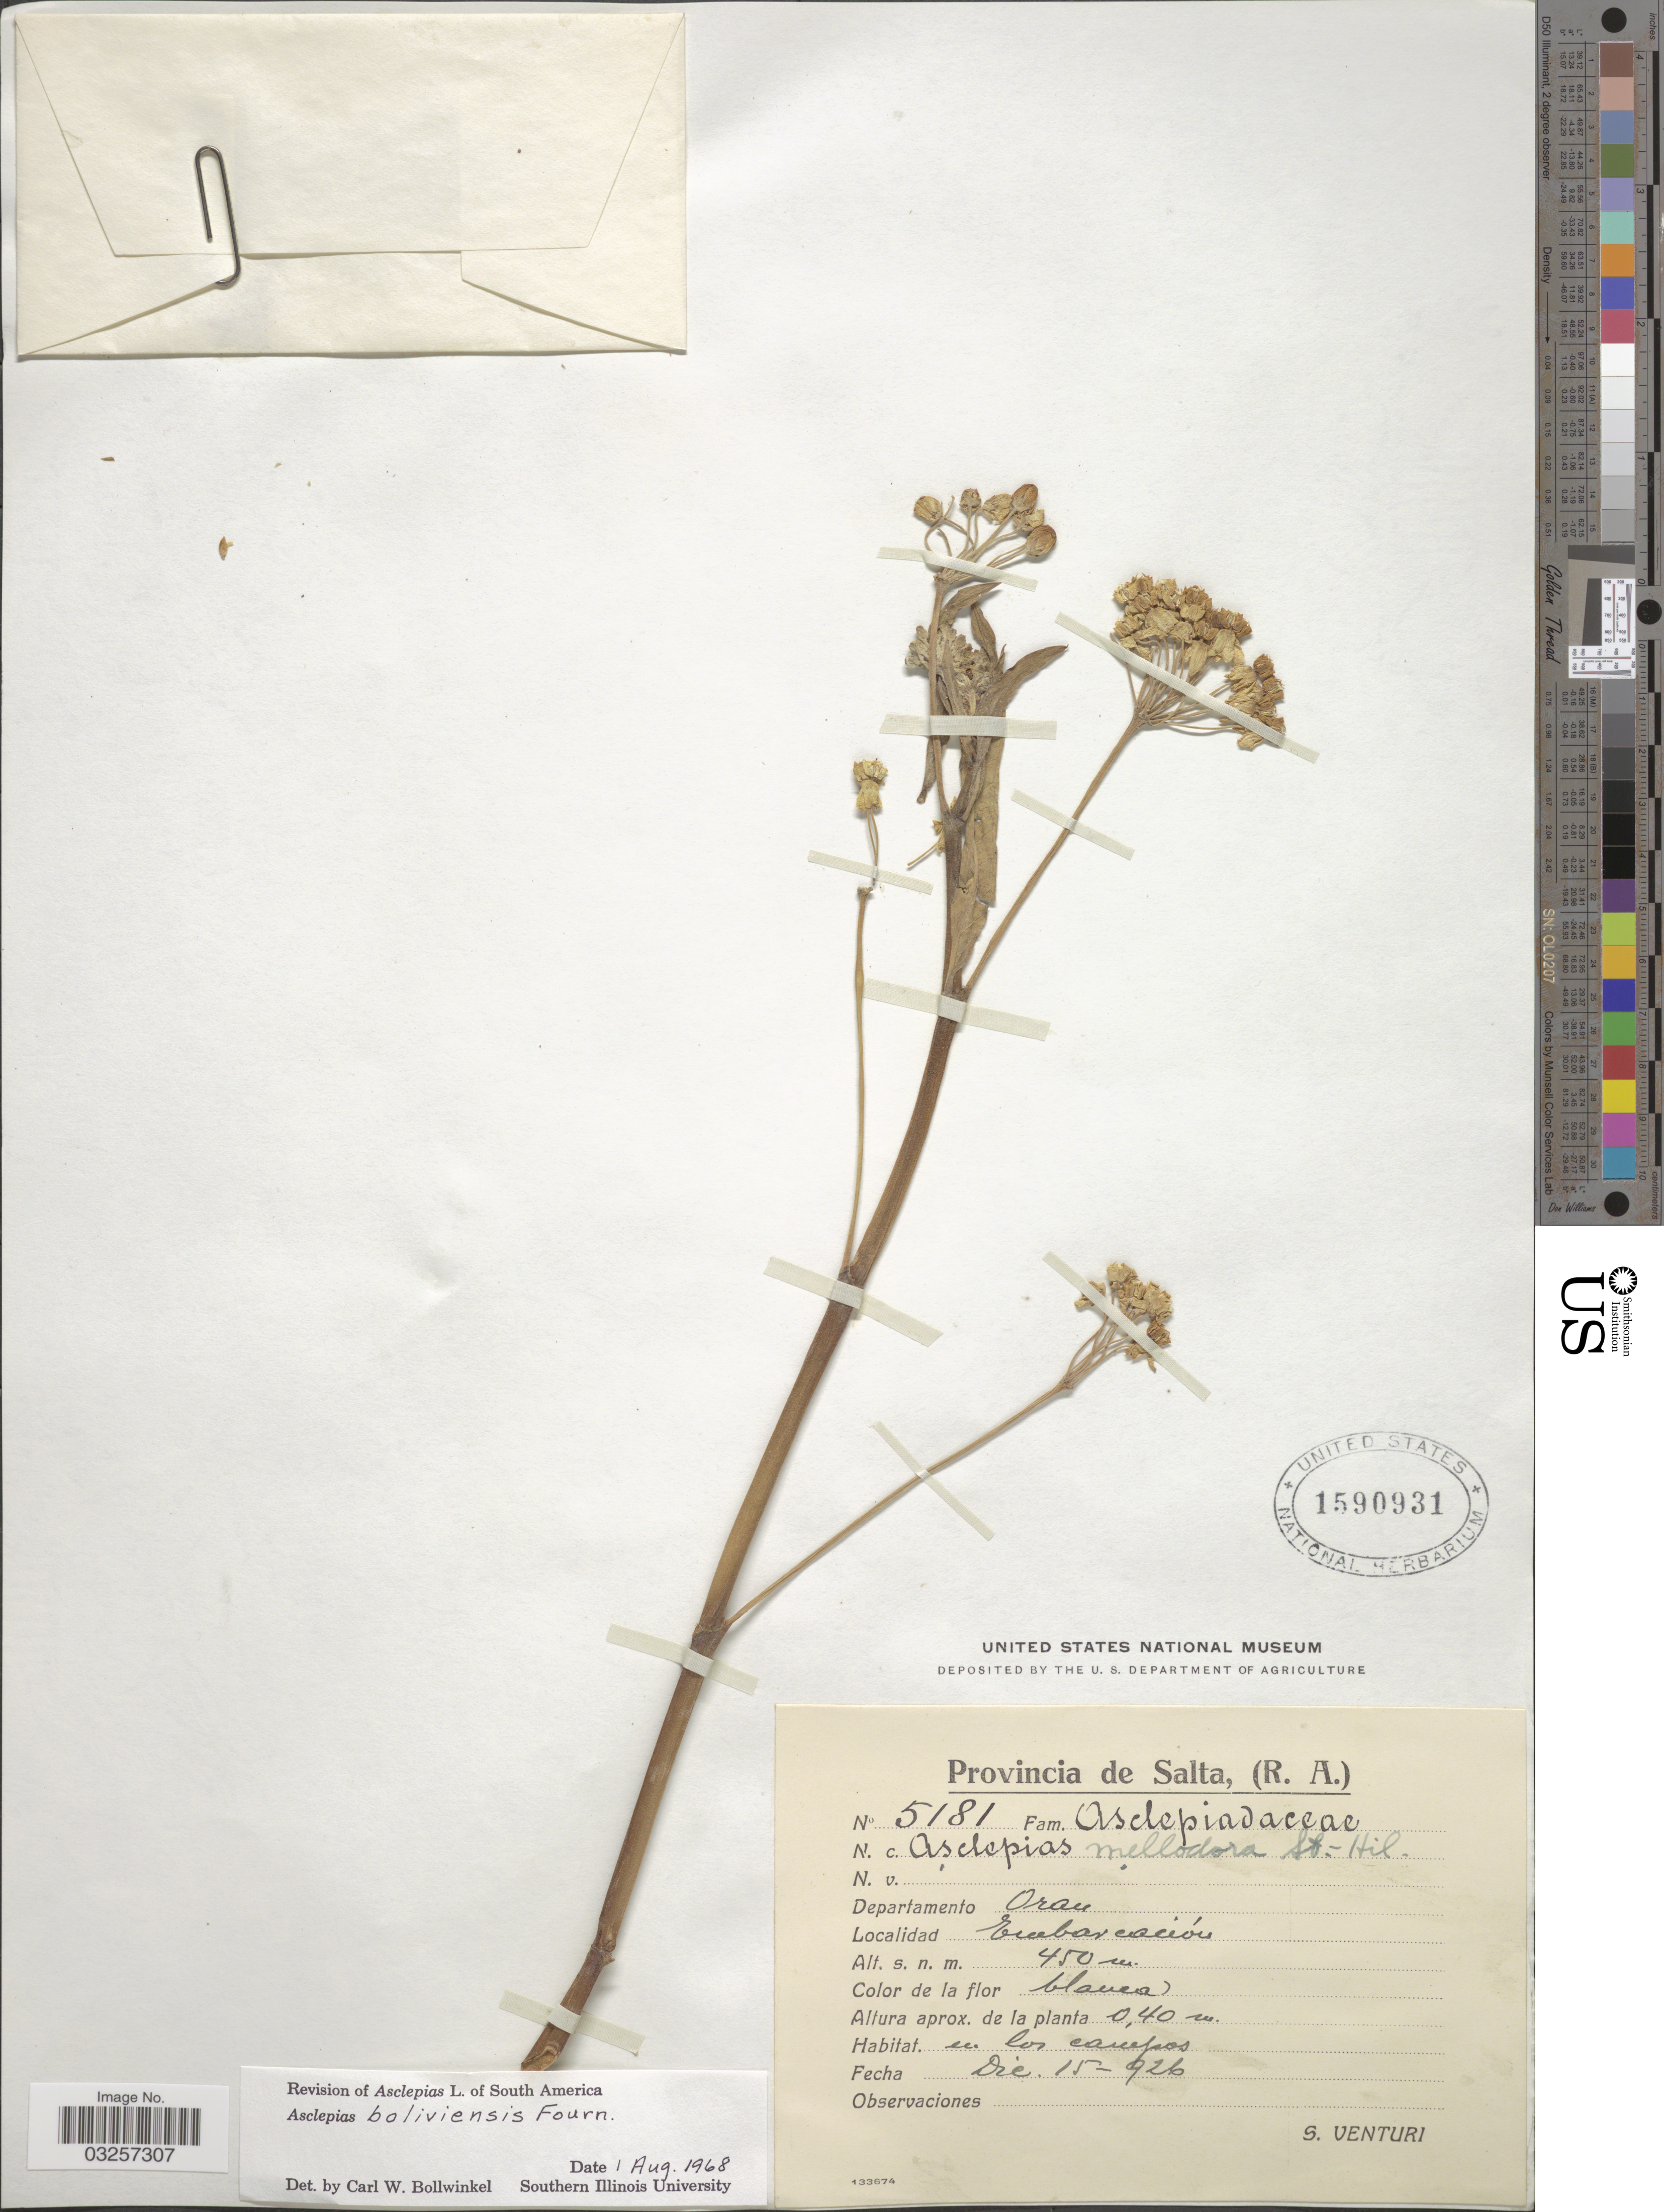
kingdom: Plantae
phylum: Tracheophyta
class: Magnoliopsida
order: Gentianales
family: Apocynaceae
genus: Asclepias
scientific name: Asclepias boliviensis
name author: E. Fourn.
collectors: S. Venturi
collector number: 5181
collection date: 1926-12-15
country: Argentina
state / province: Salta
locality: Provincia de Salta. Departamento Oran. Embarcación.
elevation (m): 450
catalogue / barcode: US 1590931